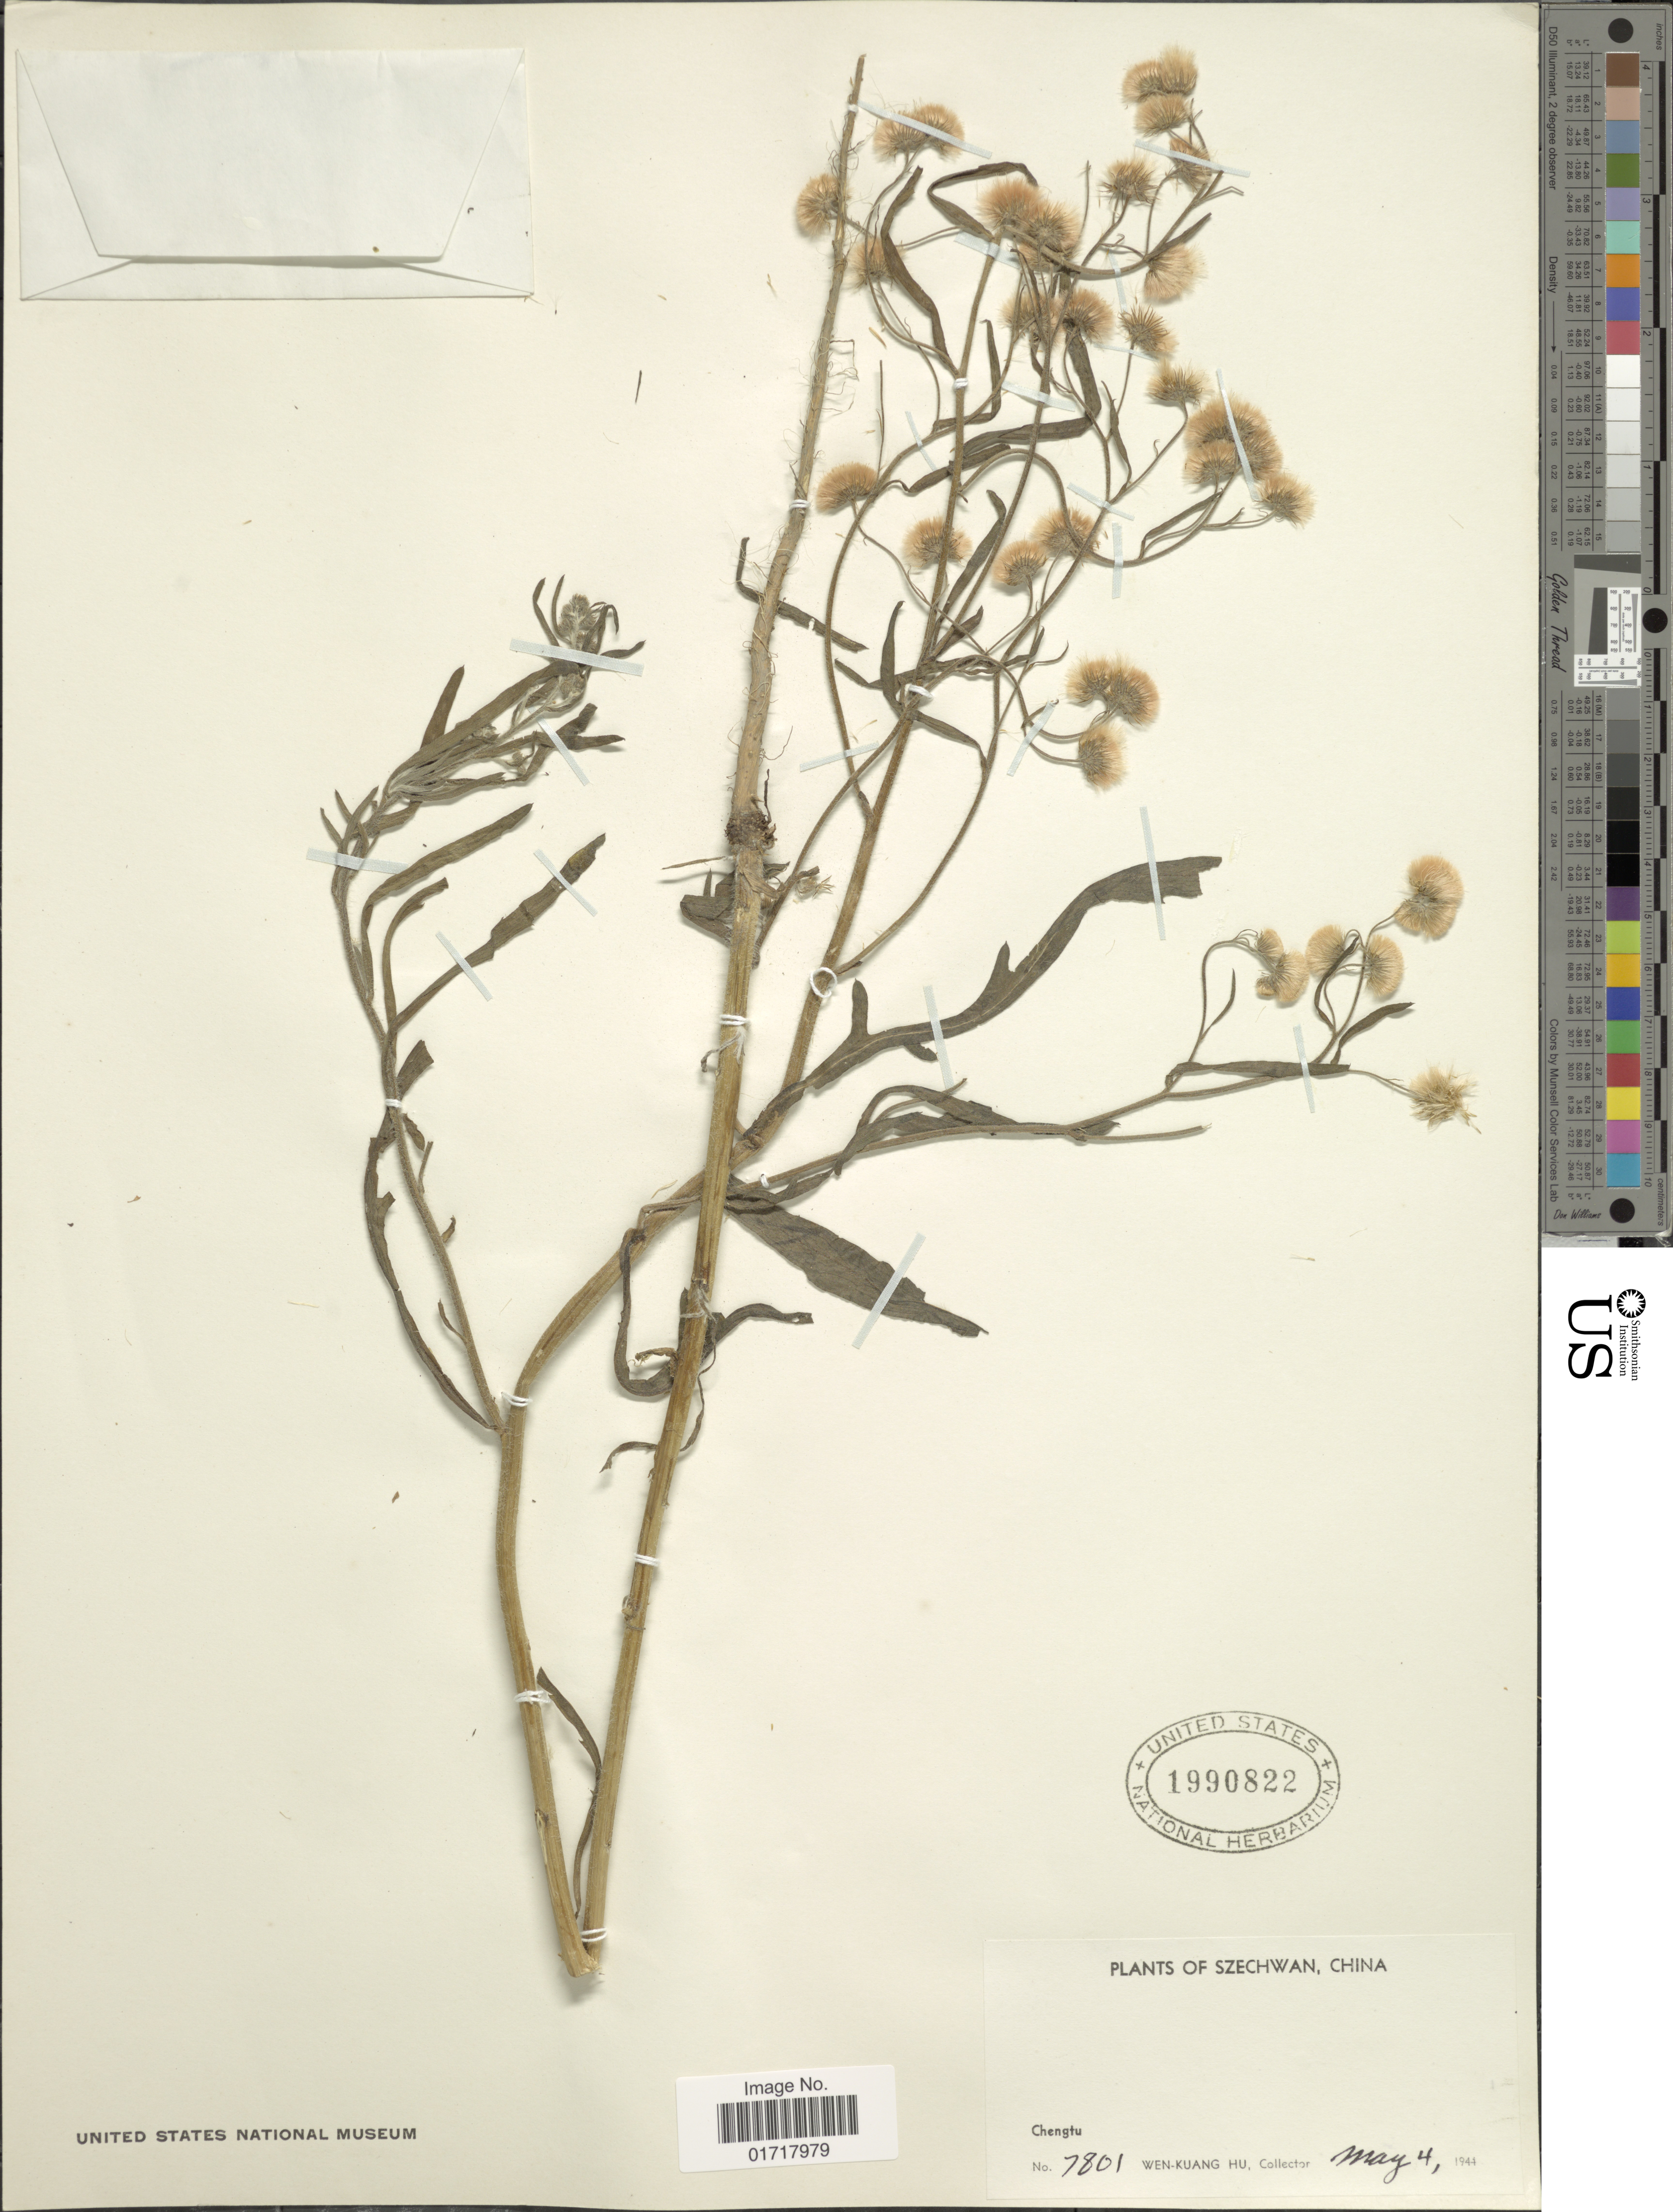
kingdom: Plantae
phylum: Tracheophyta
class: Magnoliopsida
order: Asterales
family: Asteraceae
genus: Conyza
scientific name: Conyza sp.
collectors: W. K. Hu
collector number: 7801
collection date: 1944-05-04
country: China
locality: Szechwan, China. Chengtu.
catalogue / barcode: US 1990822